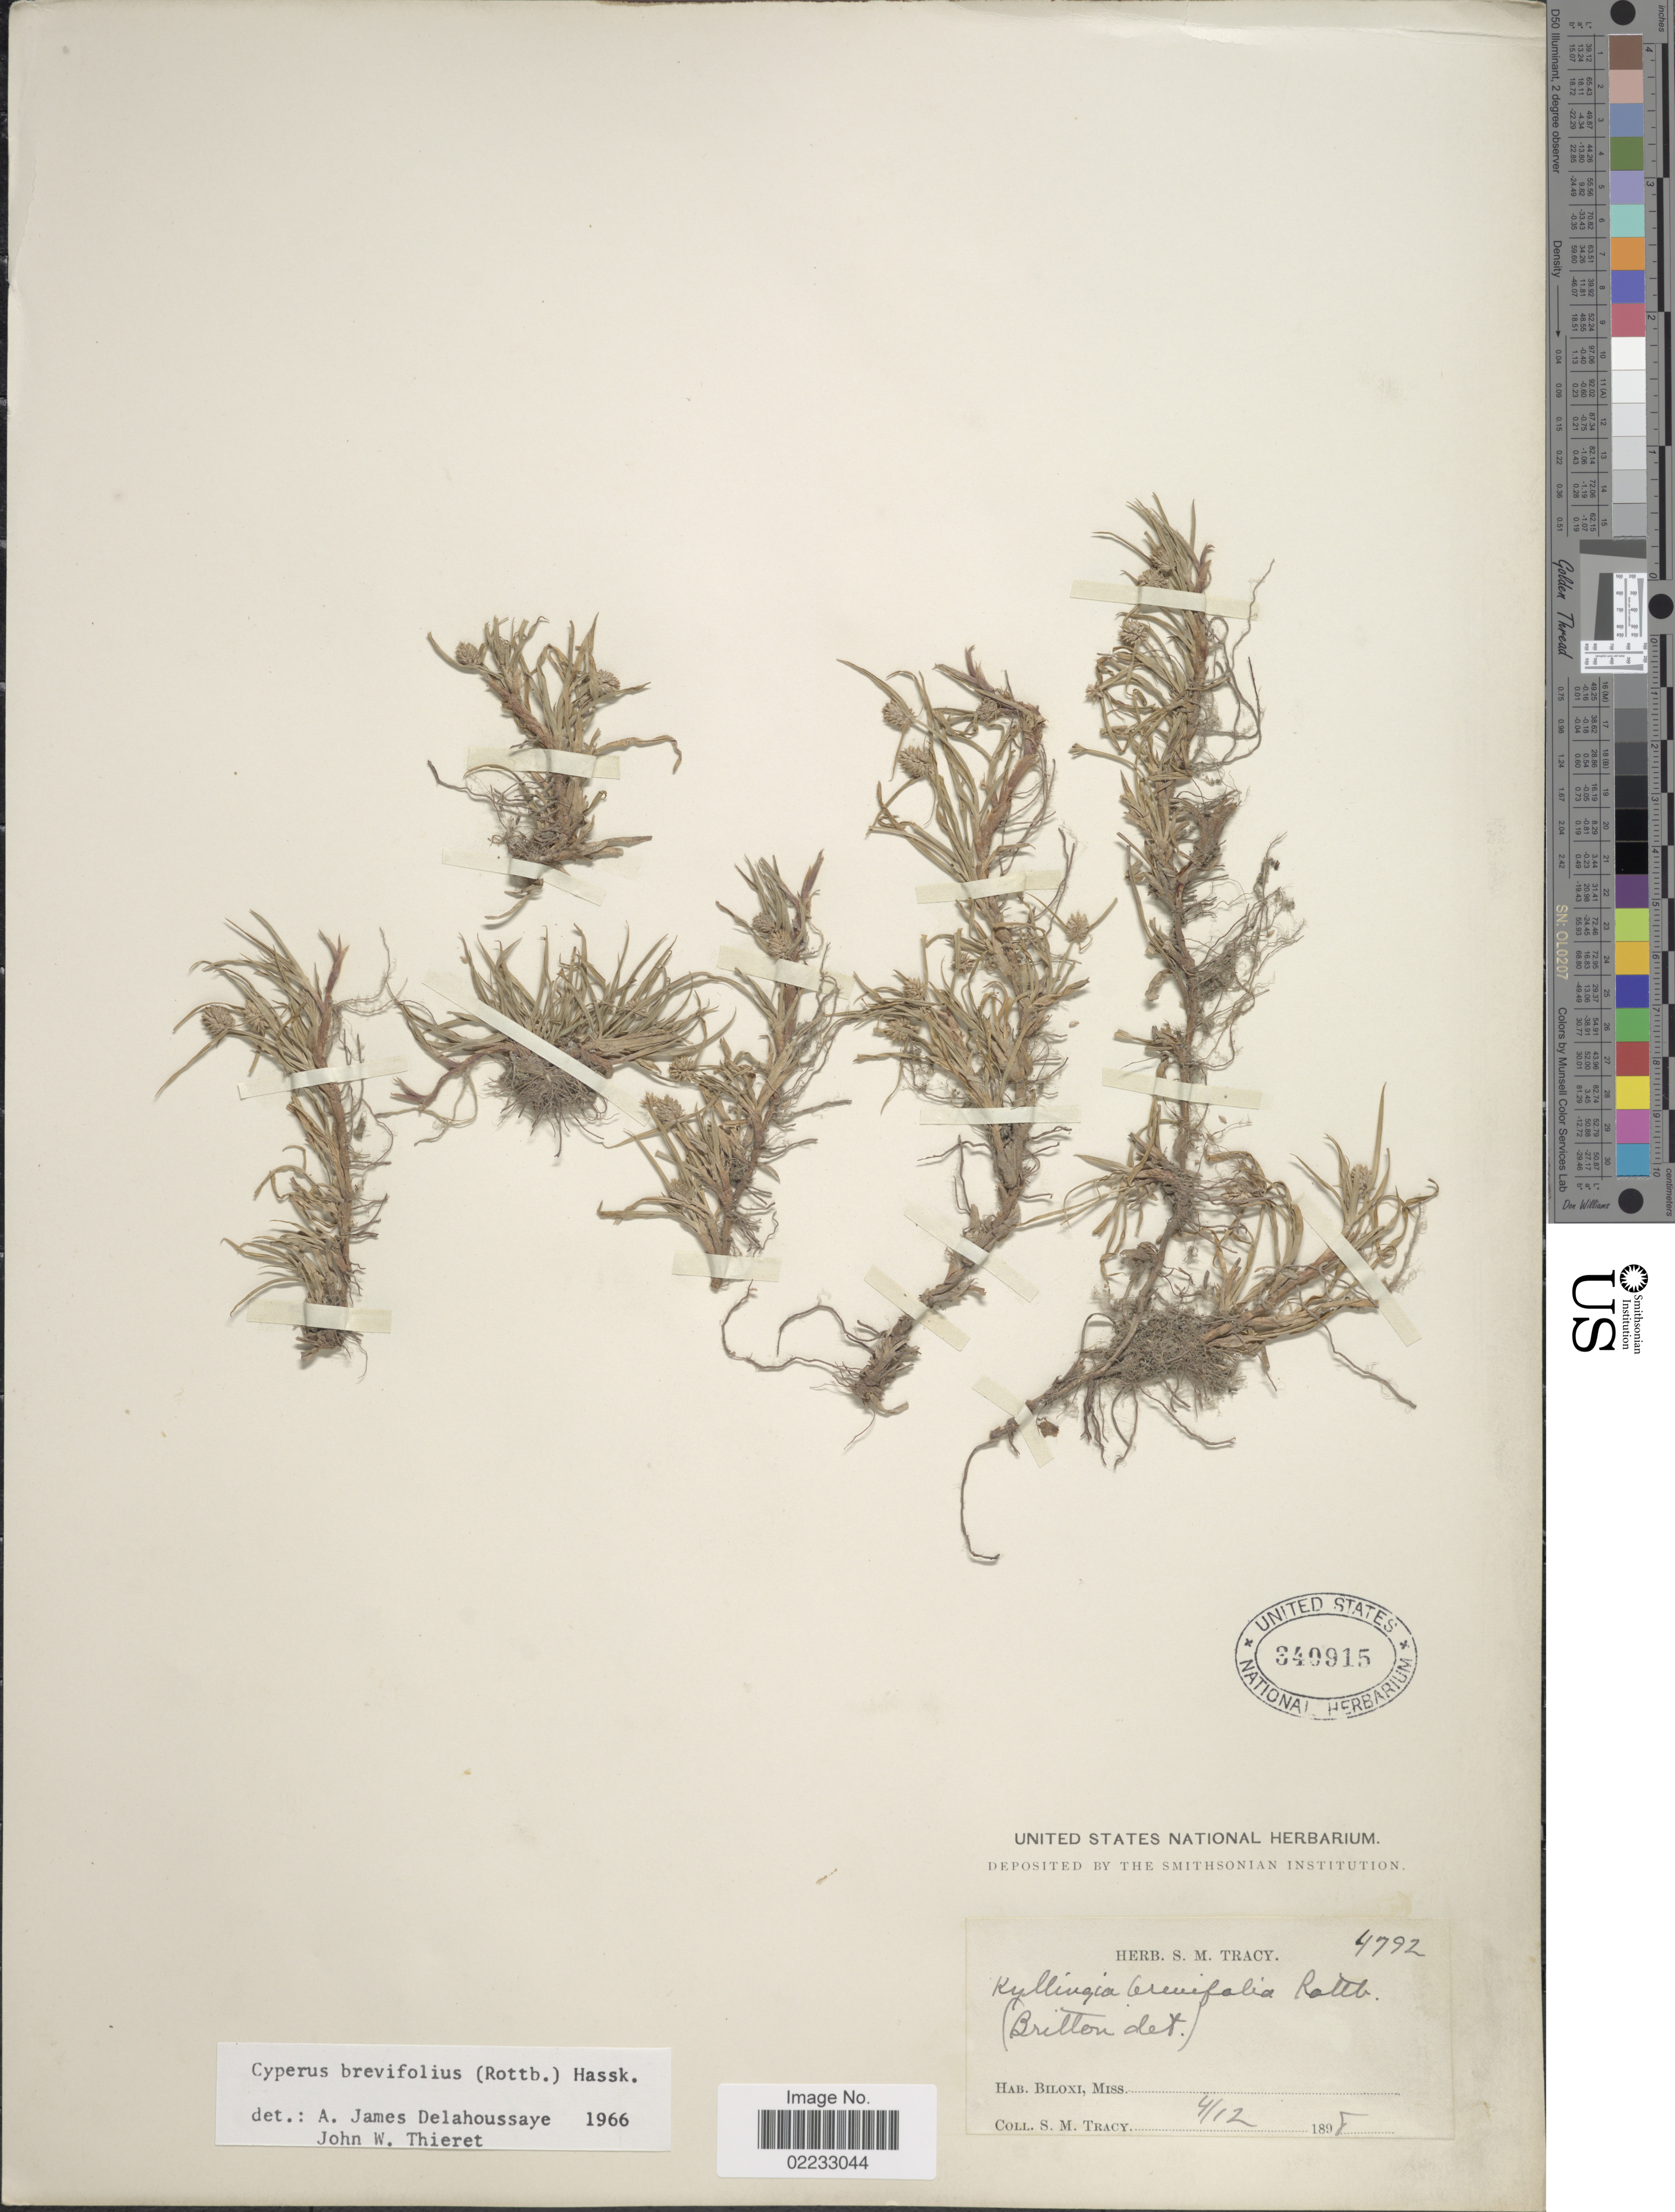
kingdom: Plantae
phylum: Tracheophyta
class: Liliopsida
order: Poales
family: Cyperaceae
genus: Cyperus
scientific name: Cyperus brevifolius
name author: (Rottb.) Hassk.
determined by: Strong, M. T., (US), Smithsonian Institution - National Museum of Natural History (UNITED STATES)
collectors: S. M. Tracy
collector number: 4792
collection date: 1898-04-12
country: United States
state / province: Mississippi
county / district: Harrison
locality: Biloxi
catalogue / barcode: US 340915